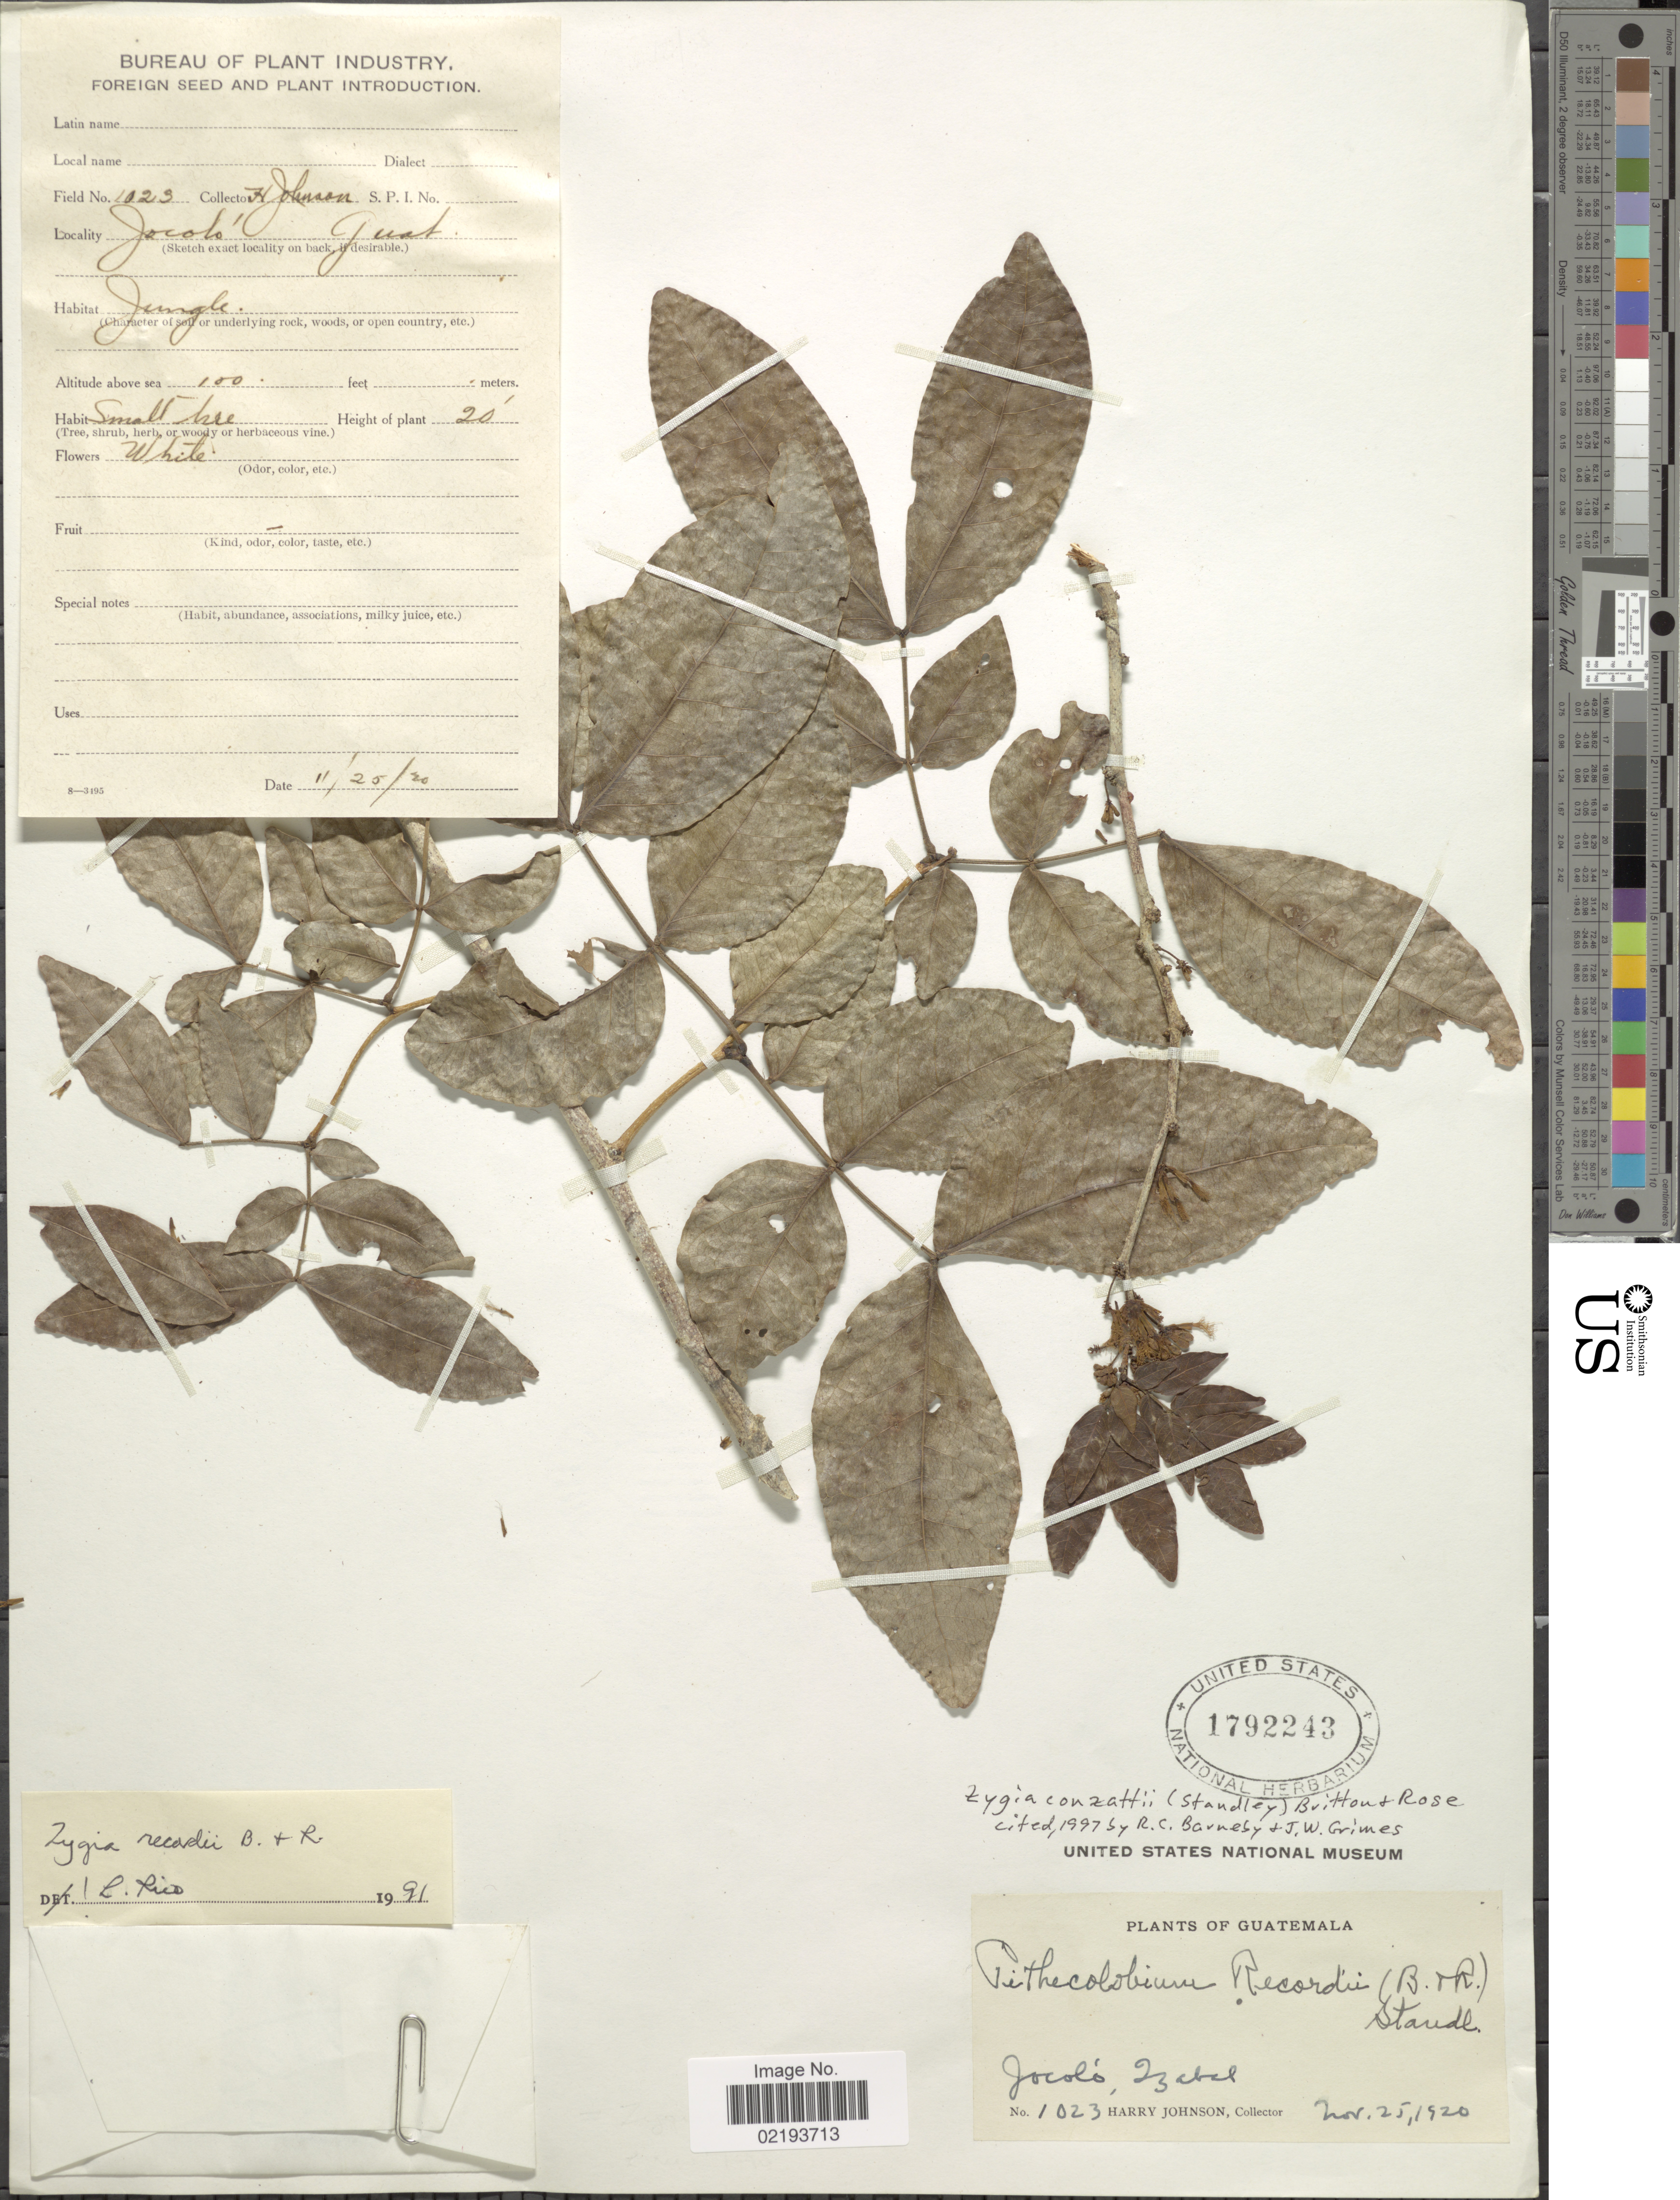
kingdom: Plantae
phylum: Tracheophyta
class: Magnoliopsida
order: Fabales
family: Fabaceae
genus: Zygia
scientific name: Zygia conzattii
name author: (Standl.) Britton & Rose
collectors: H. Johnson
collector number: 1023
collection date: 1920-11-25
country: Guatemala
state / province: Izabal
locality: Jocoló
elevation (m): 30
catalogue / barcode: US 1792243